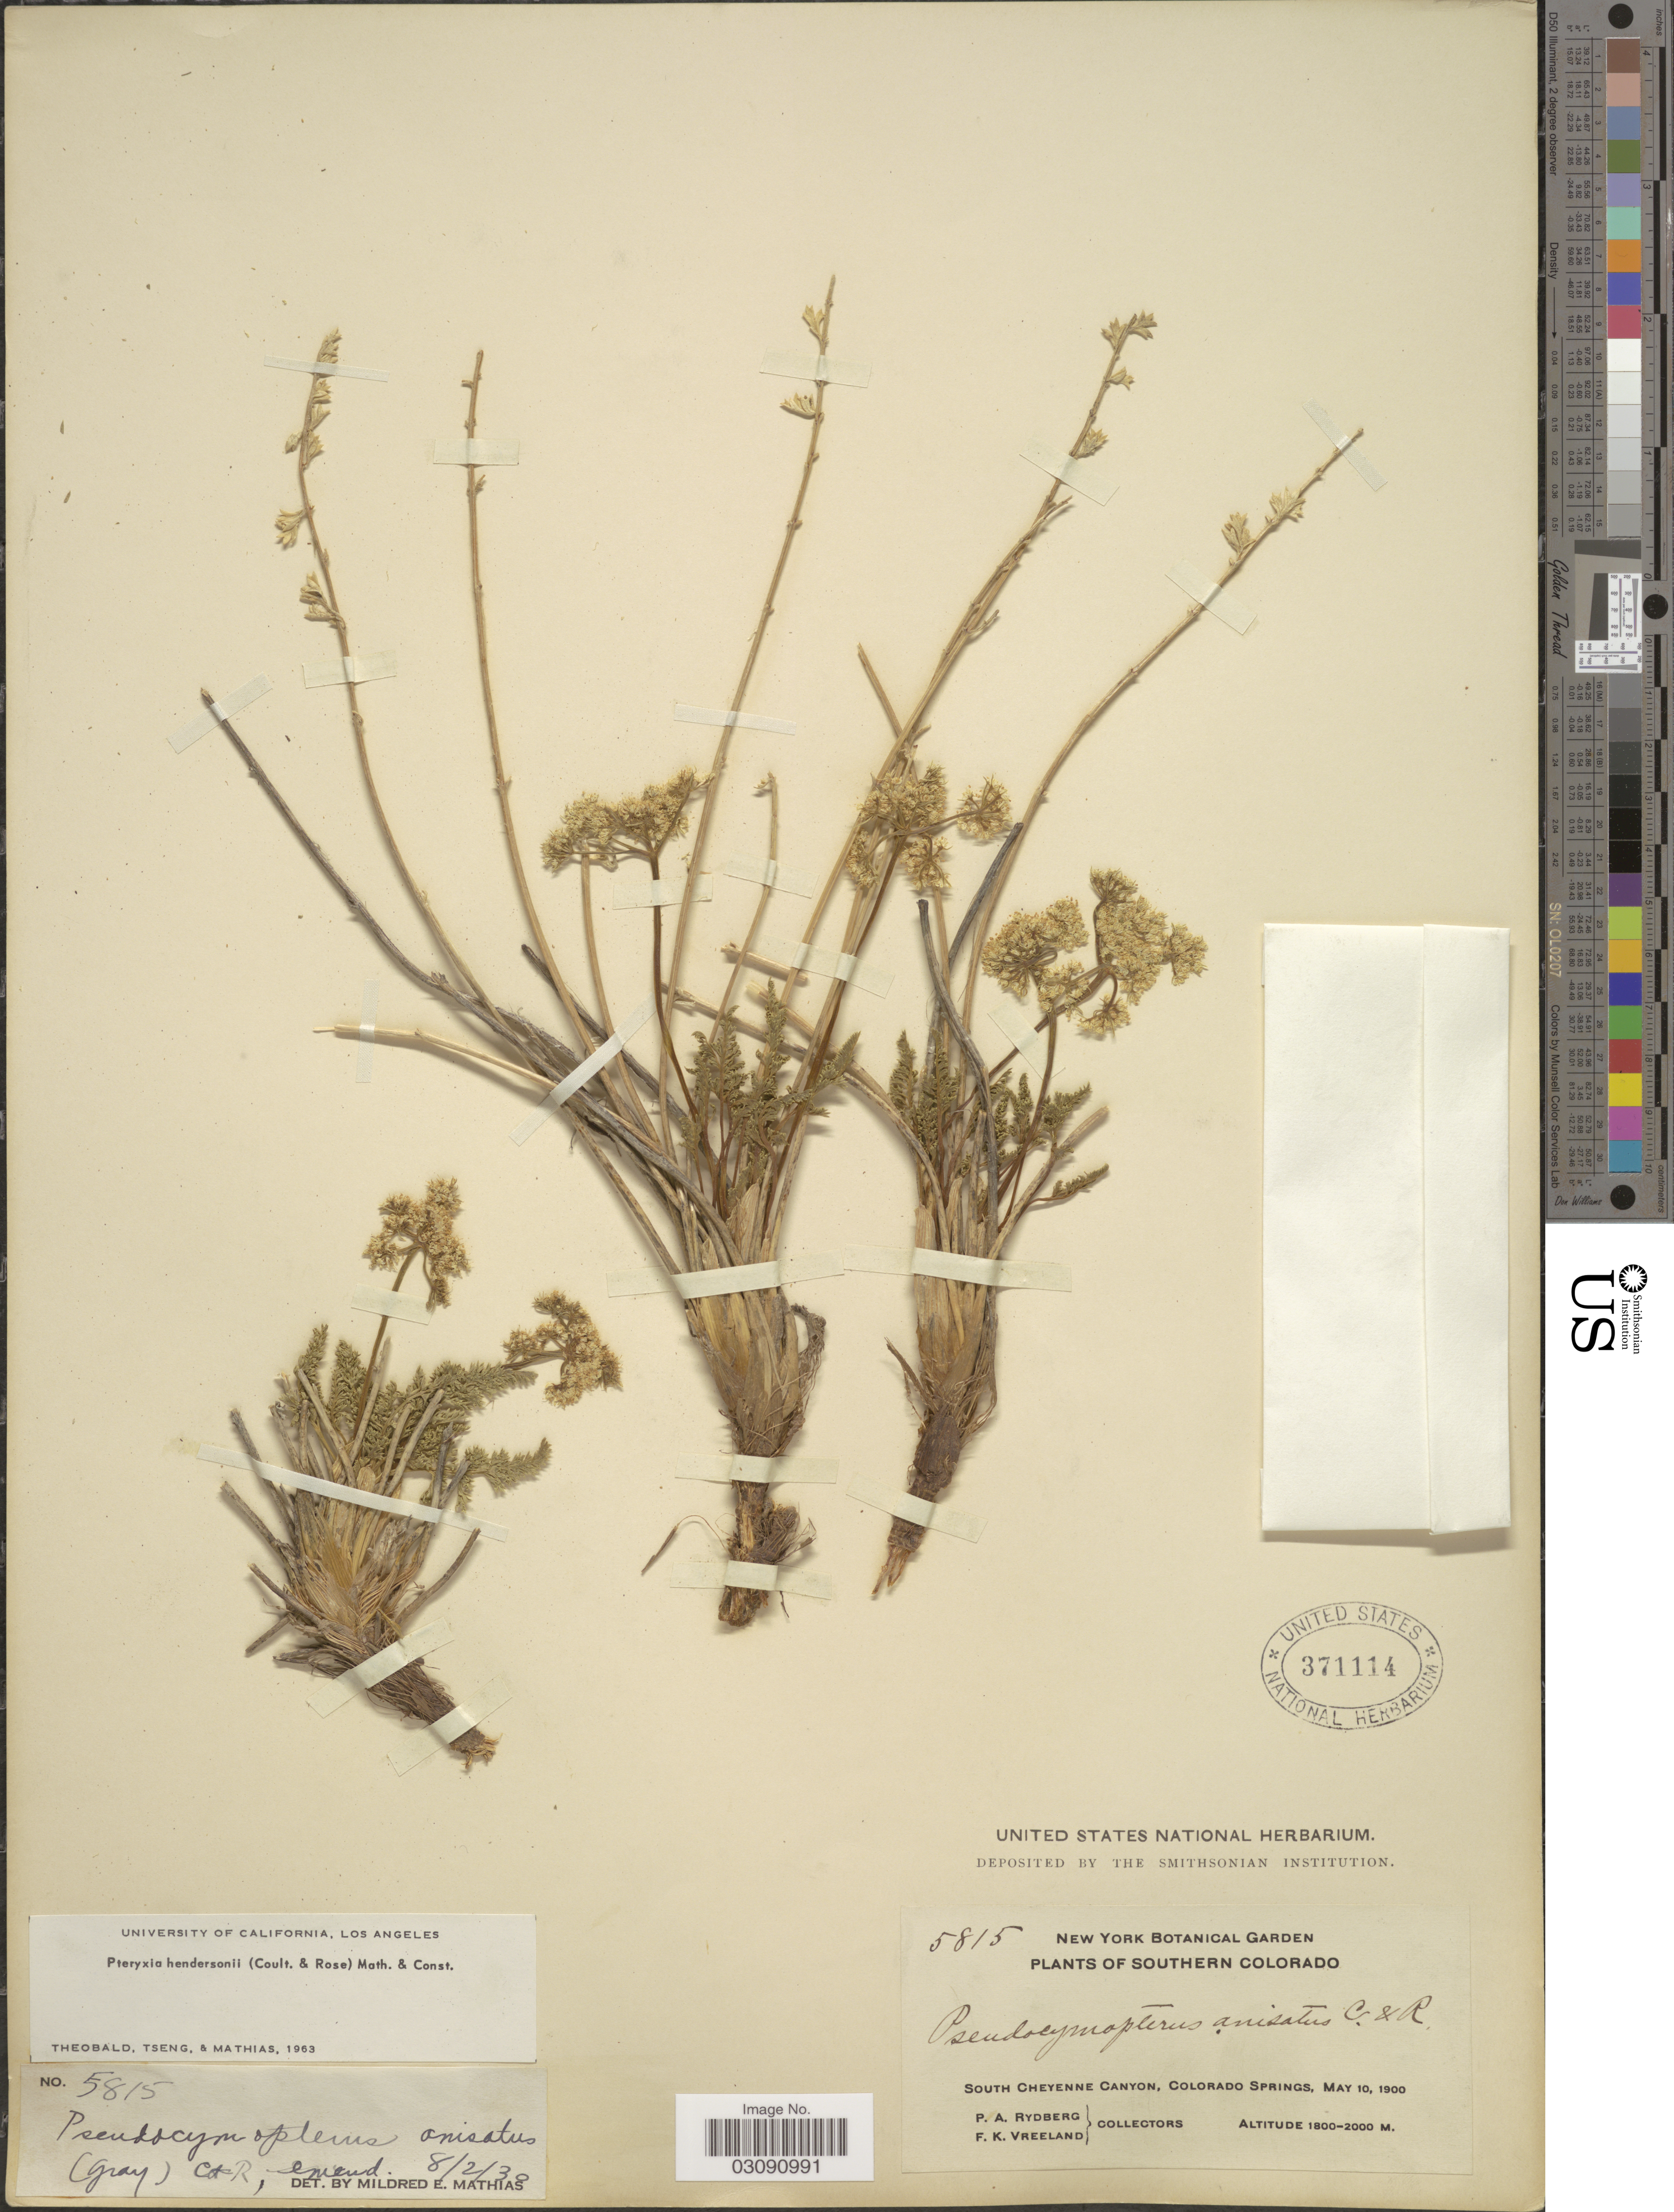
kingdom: Plantae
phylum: Tracheophyta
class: Magnoliopsida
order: Apiales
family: Apiaceae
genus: Pteryxia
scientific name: Pteryxia hendersonii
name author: (J.M. Coult. & Rose) Mathias & Constance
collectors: P. A. Rydberg & F. Vreeland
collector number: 5815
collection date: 1900-05-10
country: United States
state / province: Colorado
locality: Southern Colorado, South Cheyenne Canyon, Colorado Springs.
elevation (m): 1800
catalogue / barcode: US 371114